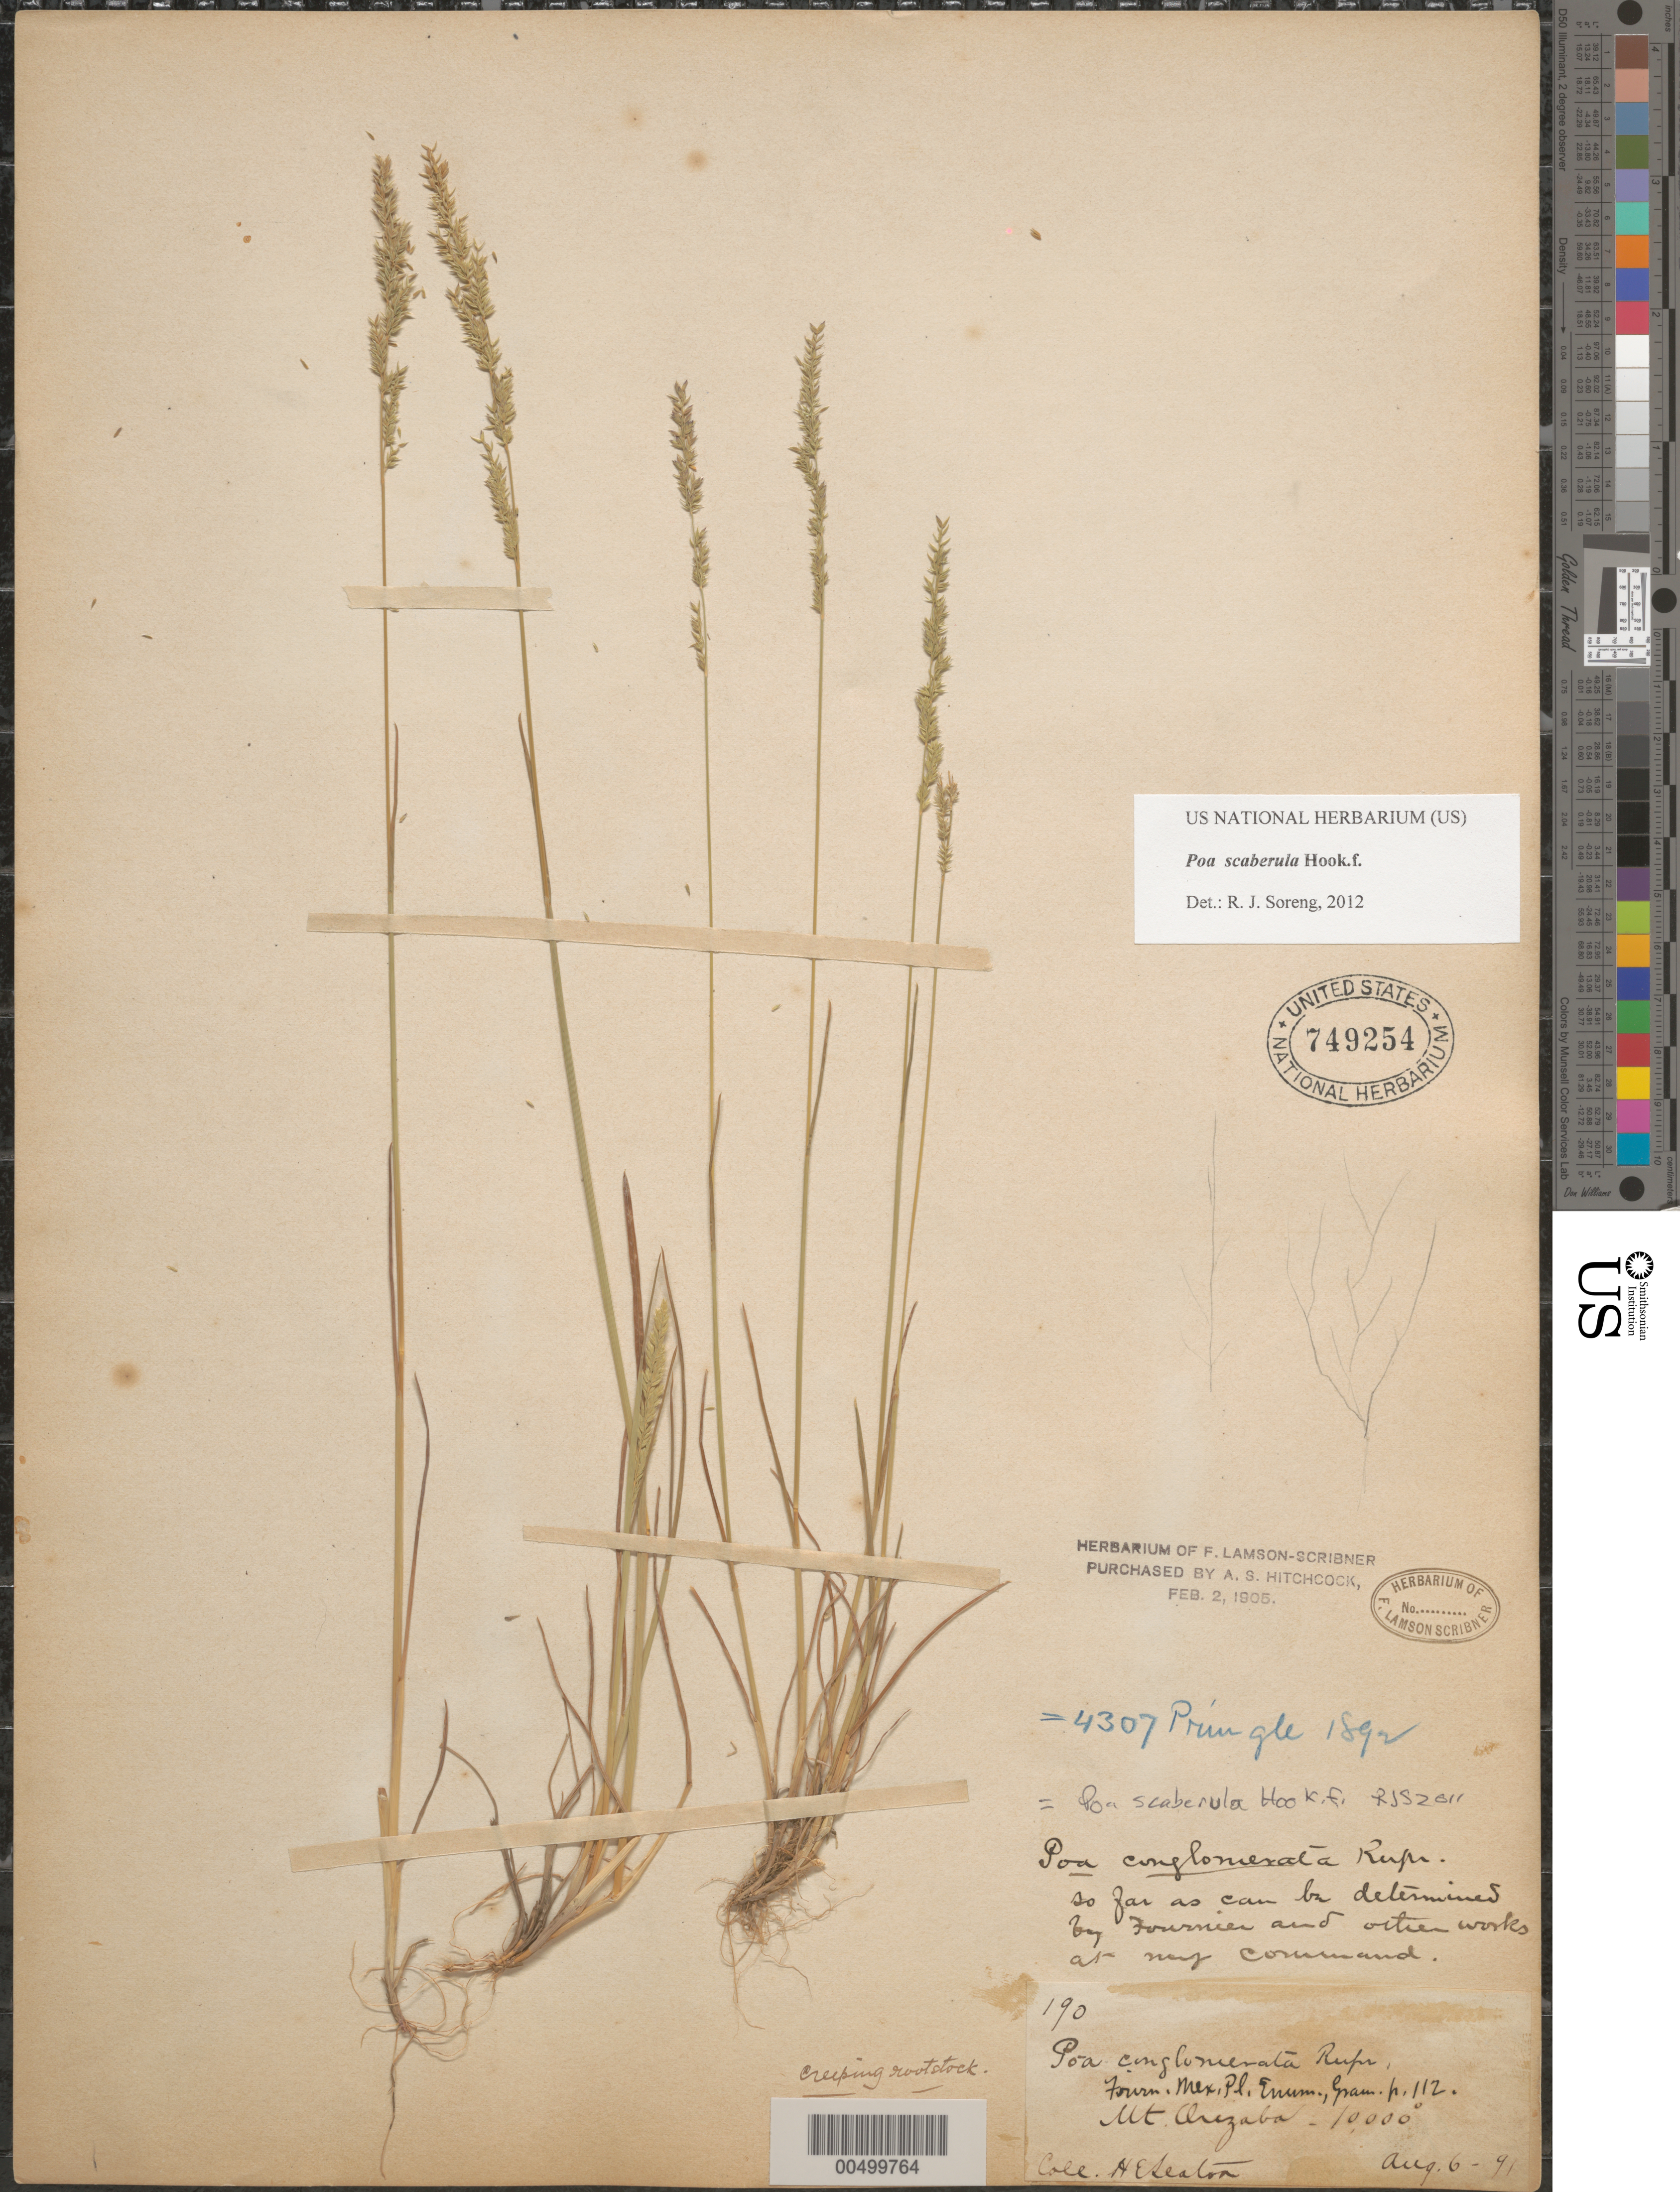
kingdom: Plantae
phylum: Tracheophyta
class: Liliopsida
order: Poales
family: Poaceae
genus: Poa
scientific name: Poa scaberula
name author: Hook. f.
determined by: Soreng, Robert J., Research Associate (BOT), Smithsonian Institution - National Museum of Natural History (UNITED STATES)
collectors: H. E. Seaton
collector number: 190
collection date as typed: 6 Aug 1891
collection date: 1891-08-06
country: Mexico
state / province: Puebla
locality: Mt Orizaba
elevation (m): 3048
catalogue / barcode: US 749254